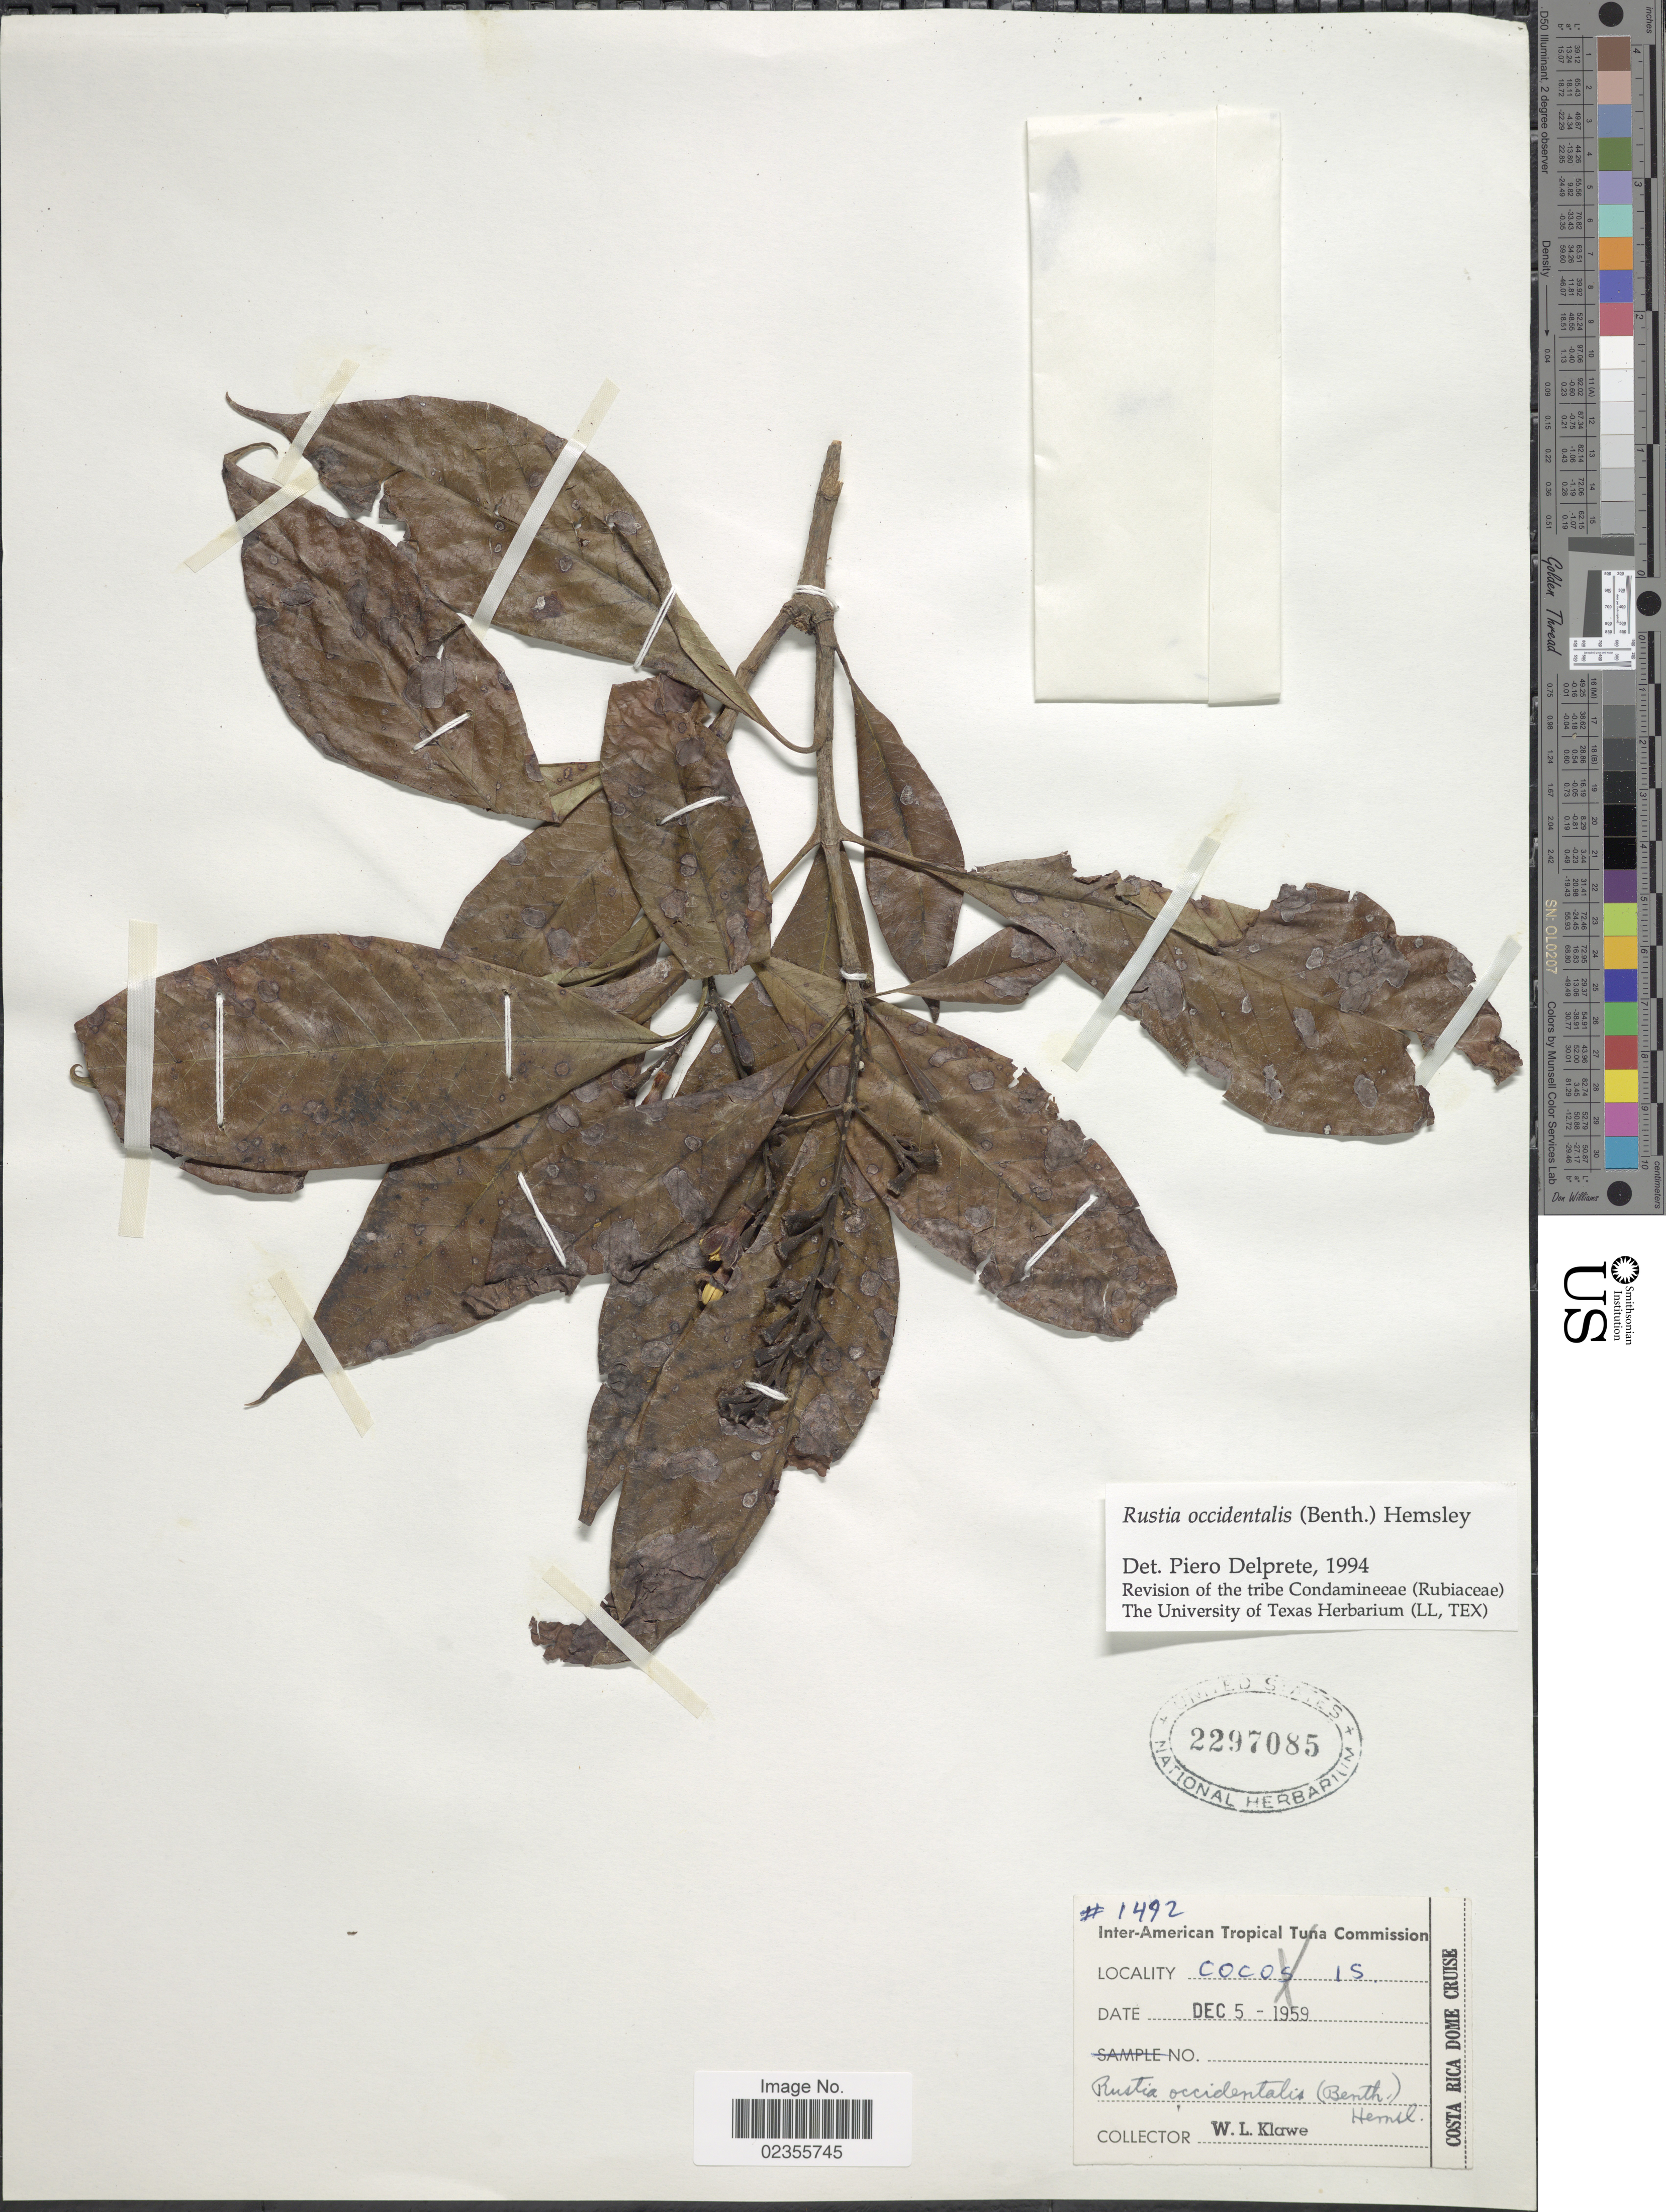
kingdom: Plantae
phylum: Tracheophyta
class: Magnoliopsida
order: Gentianales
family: Rubiaceae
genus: Rustia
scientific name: Rustia occidentalis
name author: (Benth.) Hemsl.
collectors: W. Klawe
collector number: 1492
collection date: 1959-12-05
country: Costa Rica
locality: Coco Is., Costa Rica Dome Cruise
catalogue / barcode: US 2297085